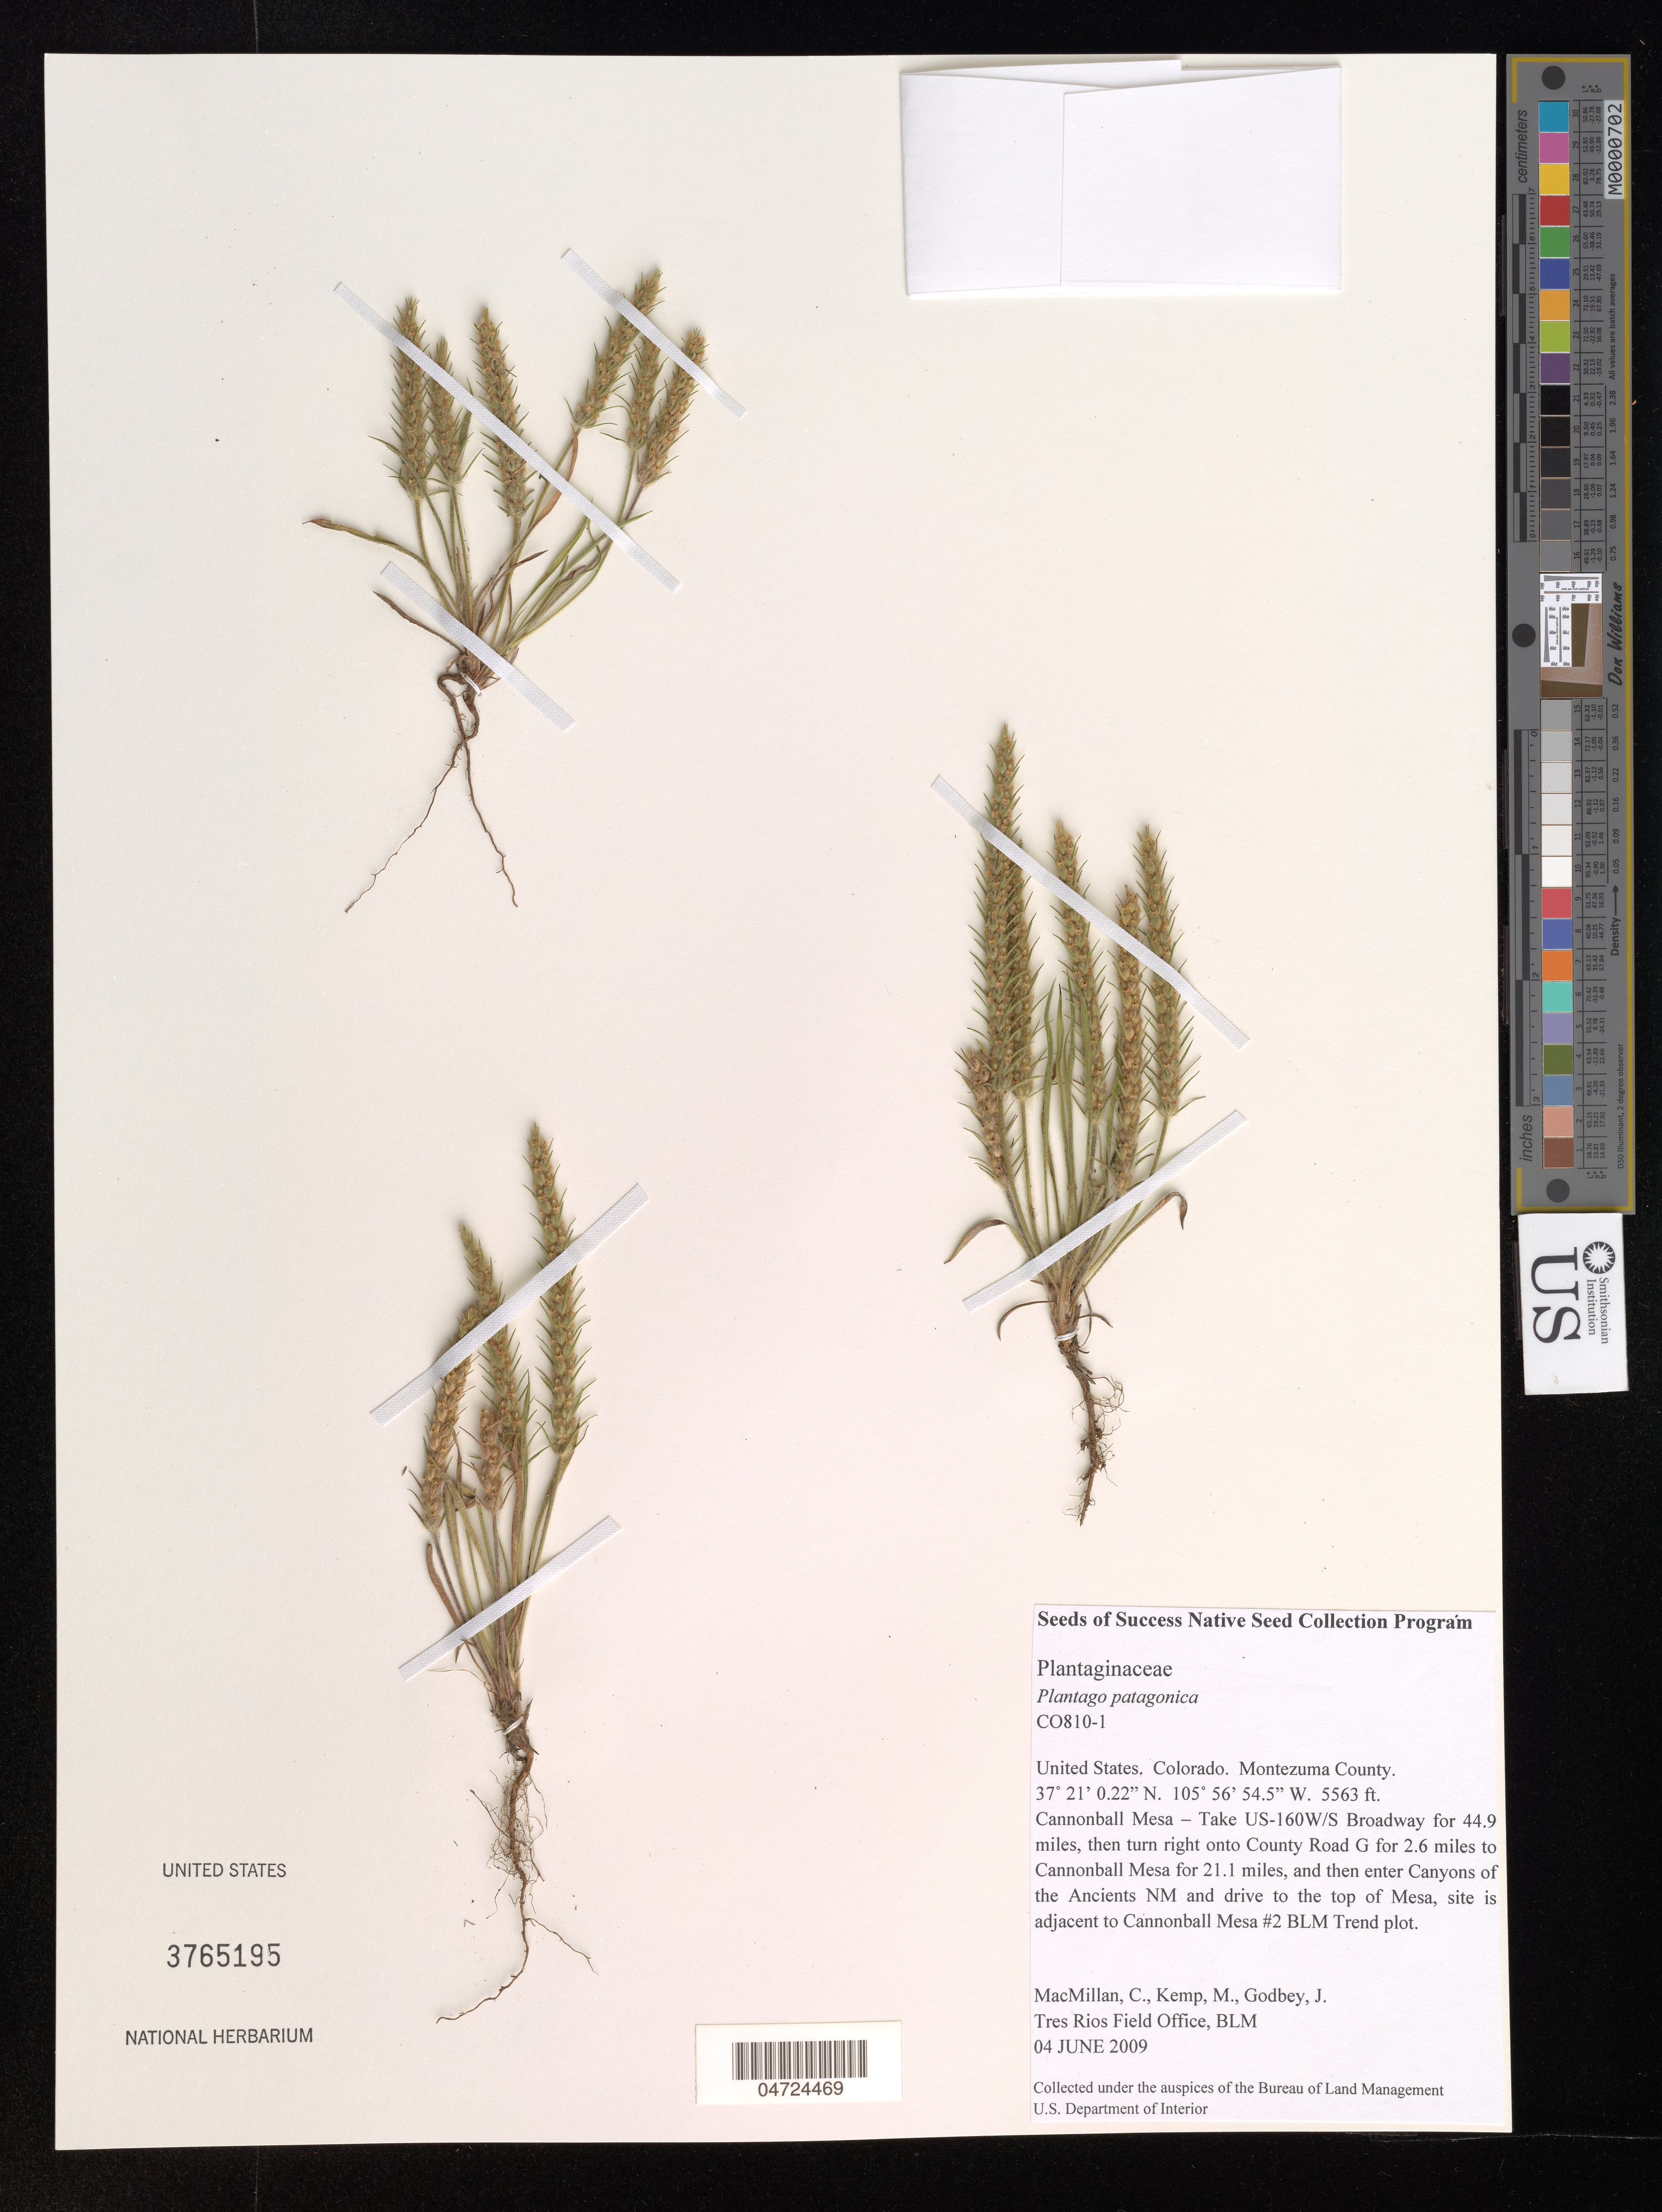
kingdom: Plantae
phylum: Tracheophyta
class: Magnoliopsida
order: Lamiales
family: Plantaginaceae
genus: Plantago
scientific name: Plantago patagonica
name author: Jacq.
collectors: C. Macmillan, M. Kemp & J. Godbey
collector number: CO810-1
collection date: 2009-06-04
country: United States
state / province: Colorado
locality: Montezuma County. Cannonball Mesa - Take US-160W/S Broadway for 44.9 miles, then turn right onto County Road G for 2.6 miles to Cannonball Mesa for 21.1 miles, and then enter Canyons of the Ancients NM and drive to the top of Mesa, site is adjacent to Cannonball Mesa. #2 BLM Trend plot.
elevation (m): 1696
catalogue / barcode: US 3765195